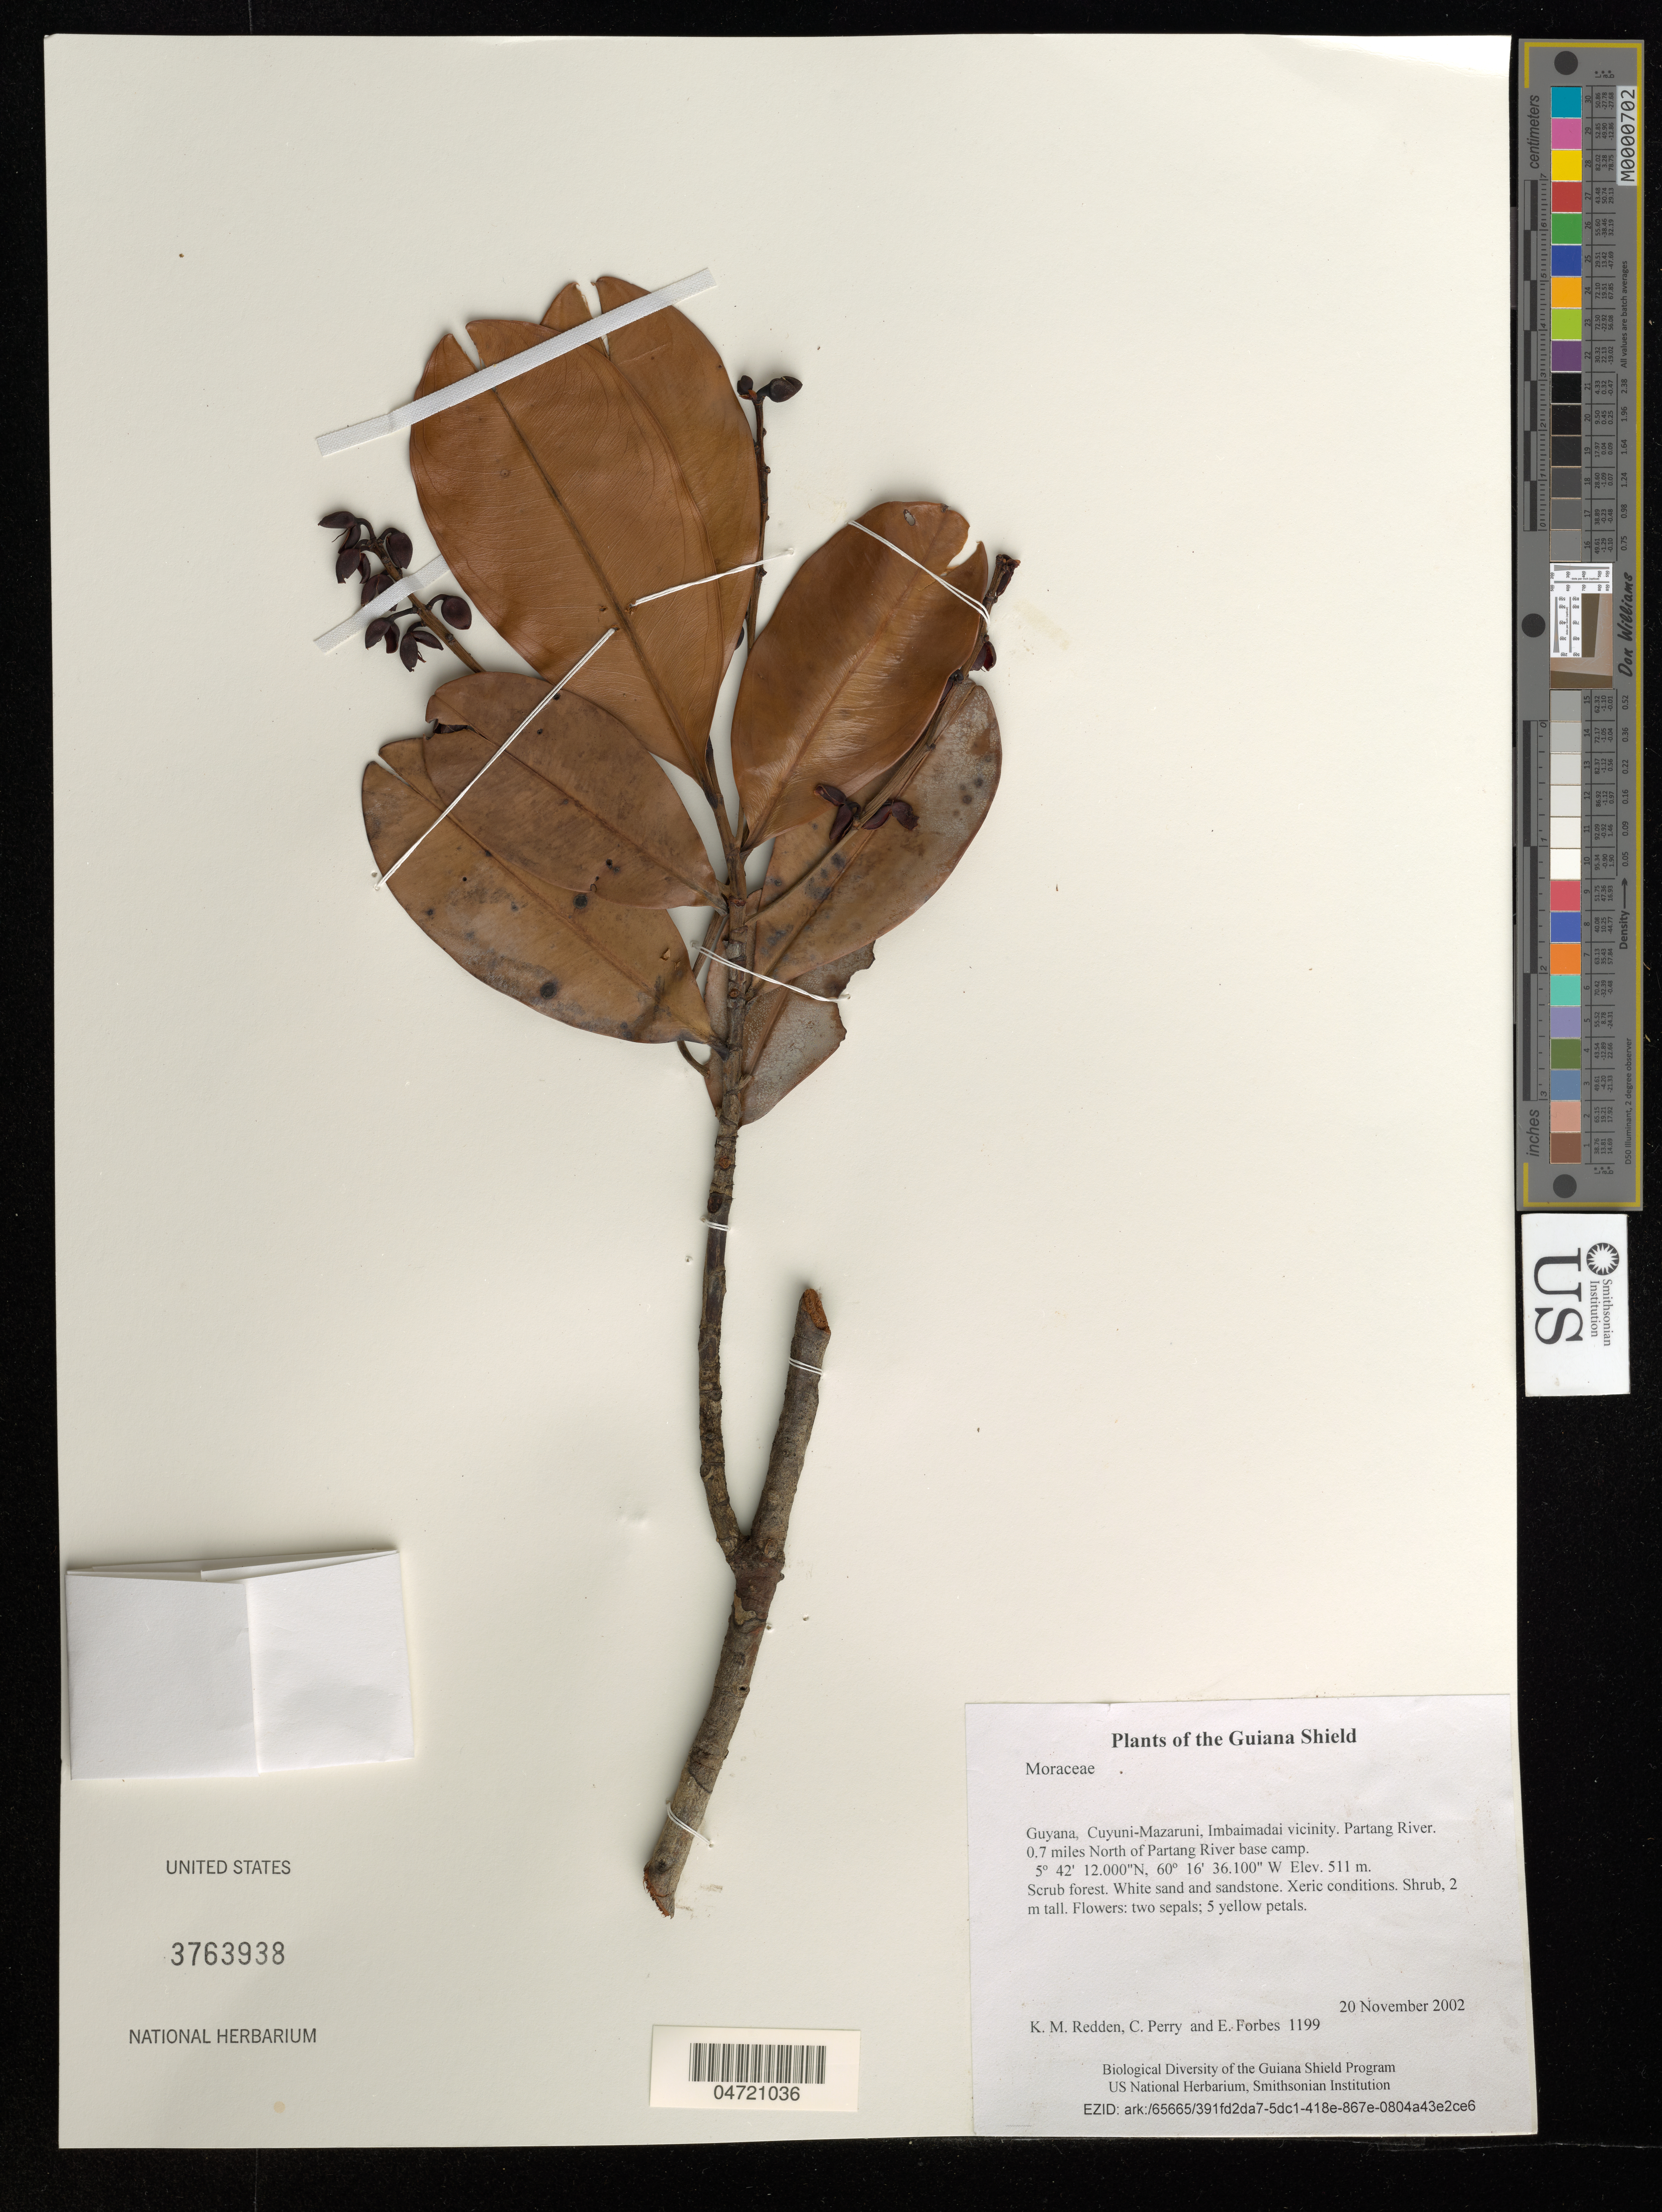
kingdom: Plantae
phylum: Tracheophyta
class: Magnoliopsida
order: Rosales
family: Moraceae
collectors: K. M. Redden, C. Perry & E. Forbes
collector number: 1199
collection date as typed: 20 November 2002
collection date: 2002-11-20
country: Guyana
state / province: Cuyuni-Mazaruni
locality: Imbaimadai vicinity. Partang River. 0.7 miles North of Partang River base camp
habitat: Scrub forest. White sand and sandstone. Xeric conditions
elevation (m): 511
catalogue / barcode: US 3763938